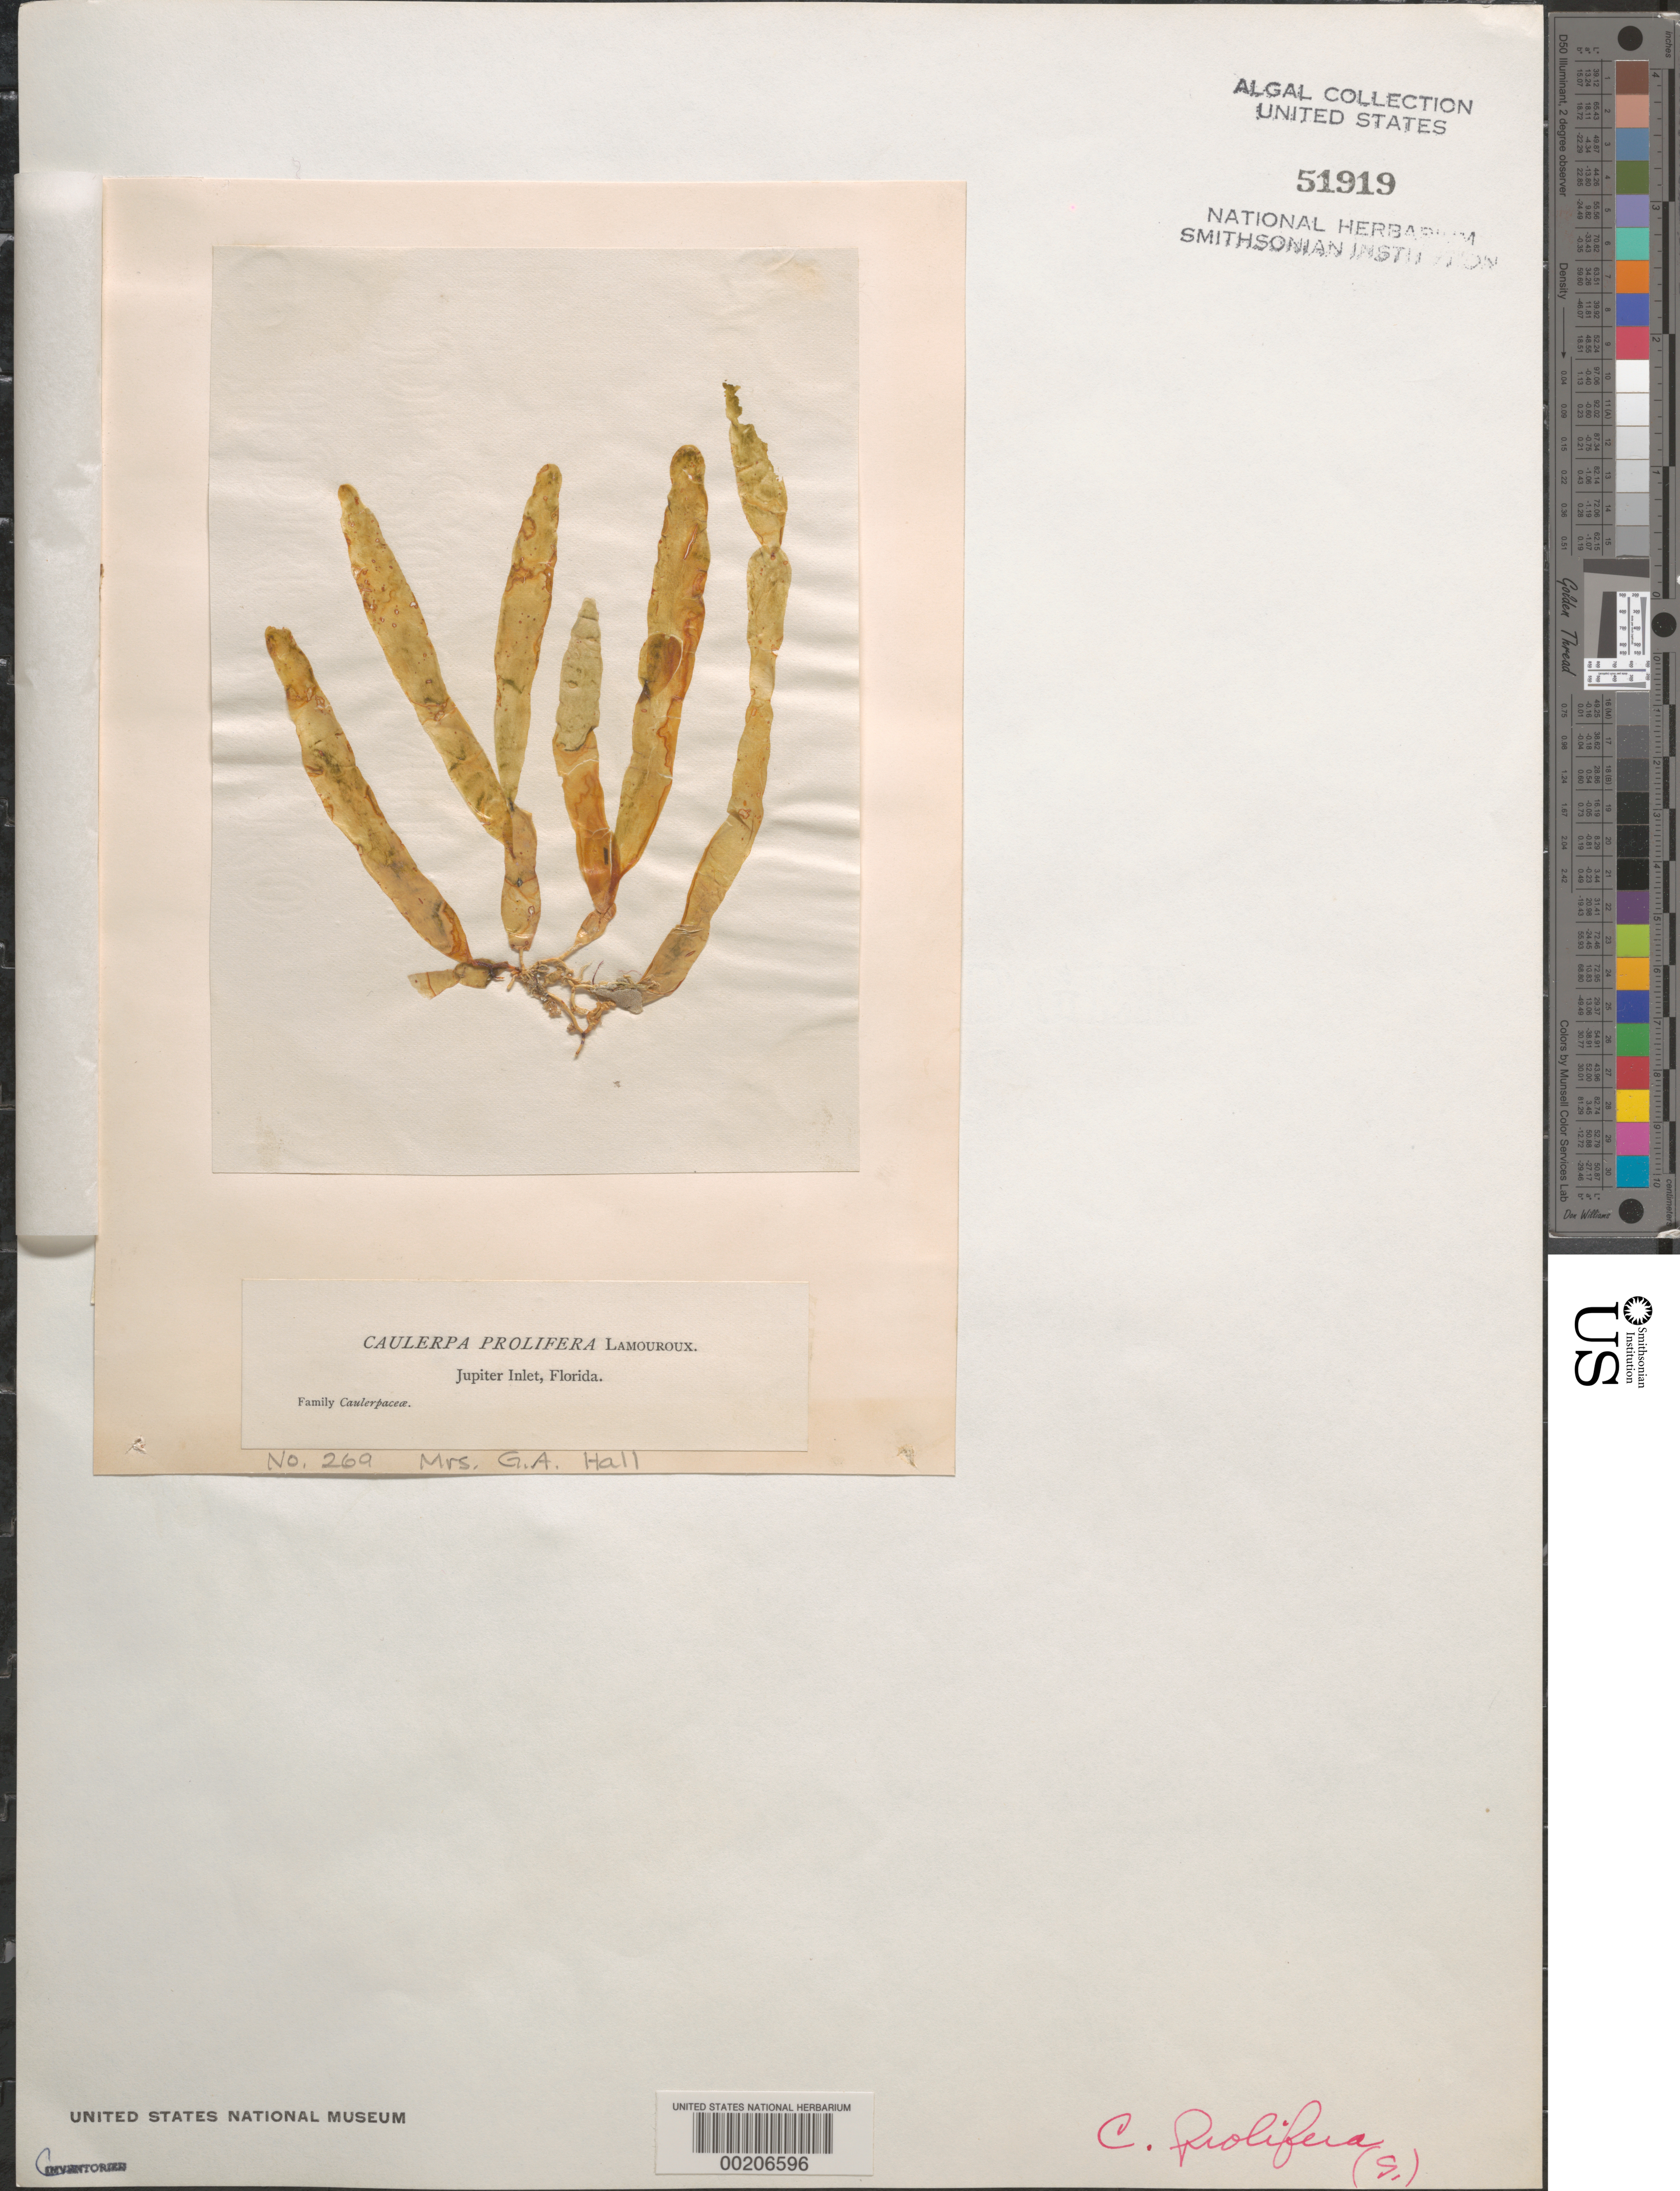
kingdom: Plantae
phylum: Chlorophyta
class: Ulvophyceae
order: Bryopsidales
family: Caulerpaceae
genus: Caulerpa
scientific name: Caulerpa prolifera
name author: (Forssk.) J.V.Lamouroux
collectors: Mrs. Hall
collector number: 269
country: United States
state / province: Florida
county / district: Palm Beach County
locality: Jupiter Inlet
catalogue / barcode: US 51919